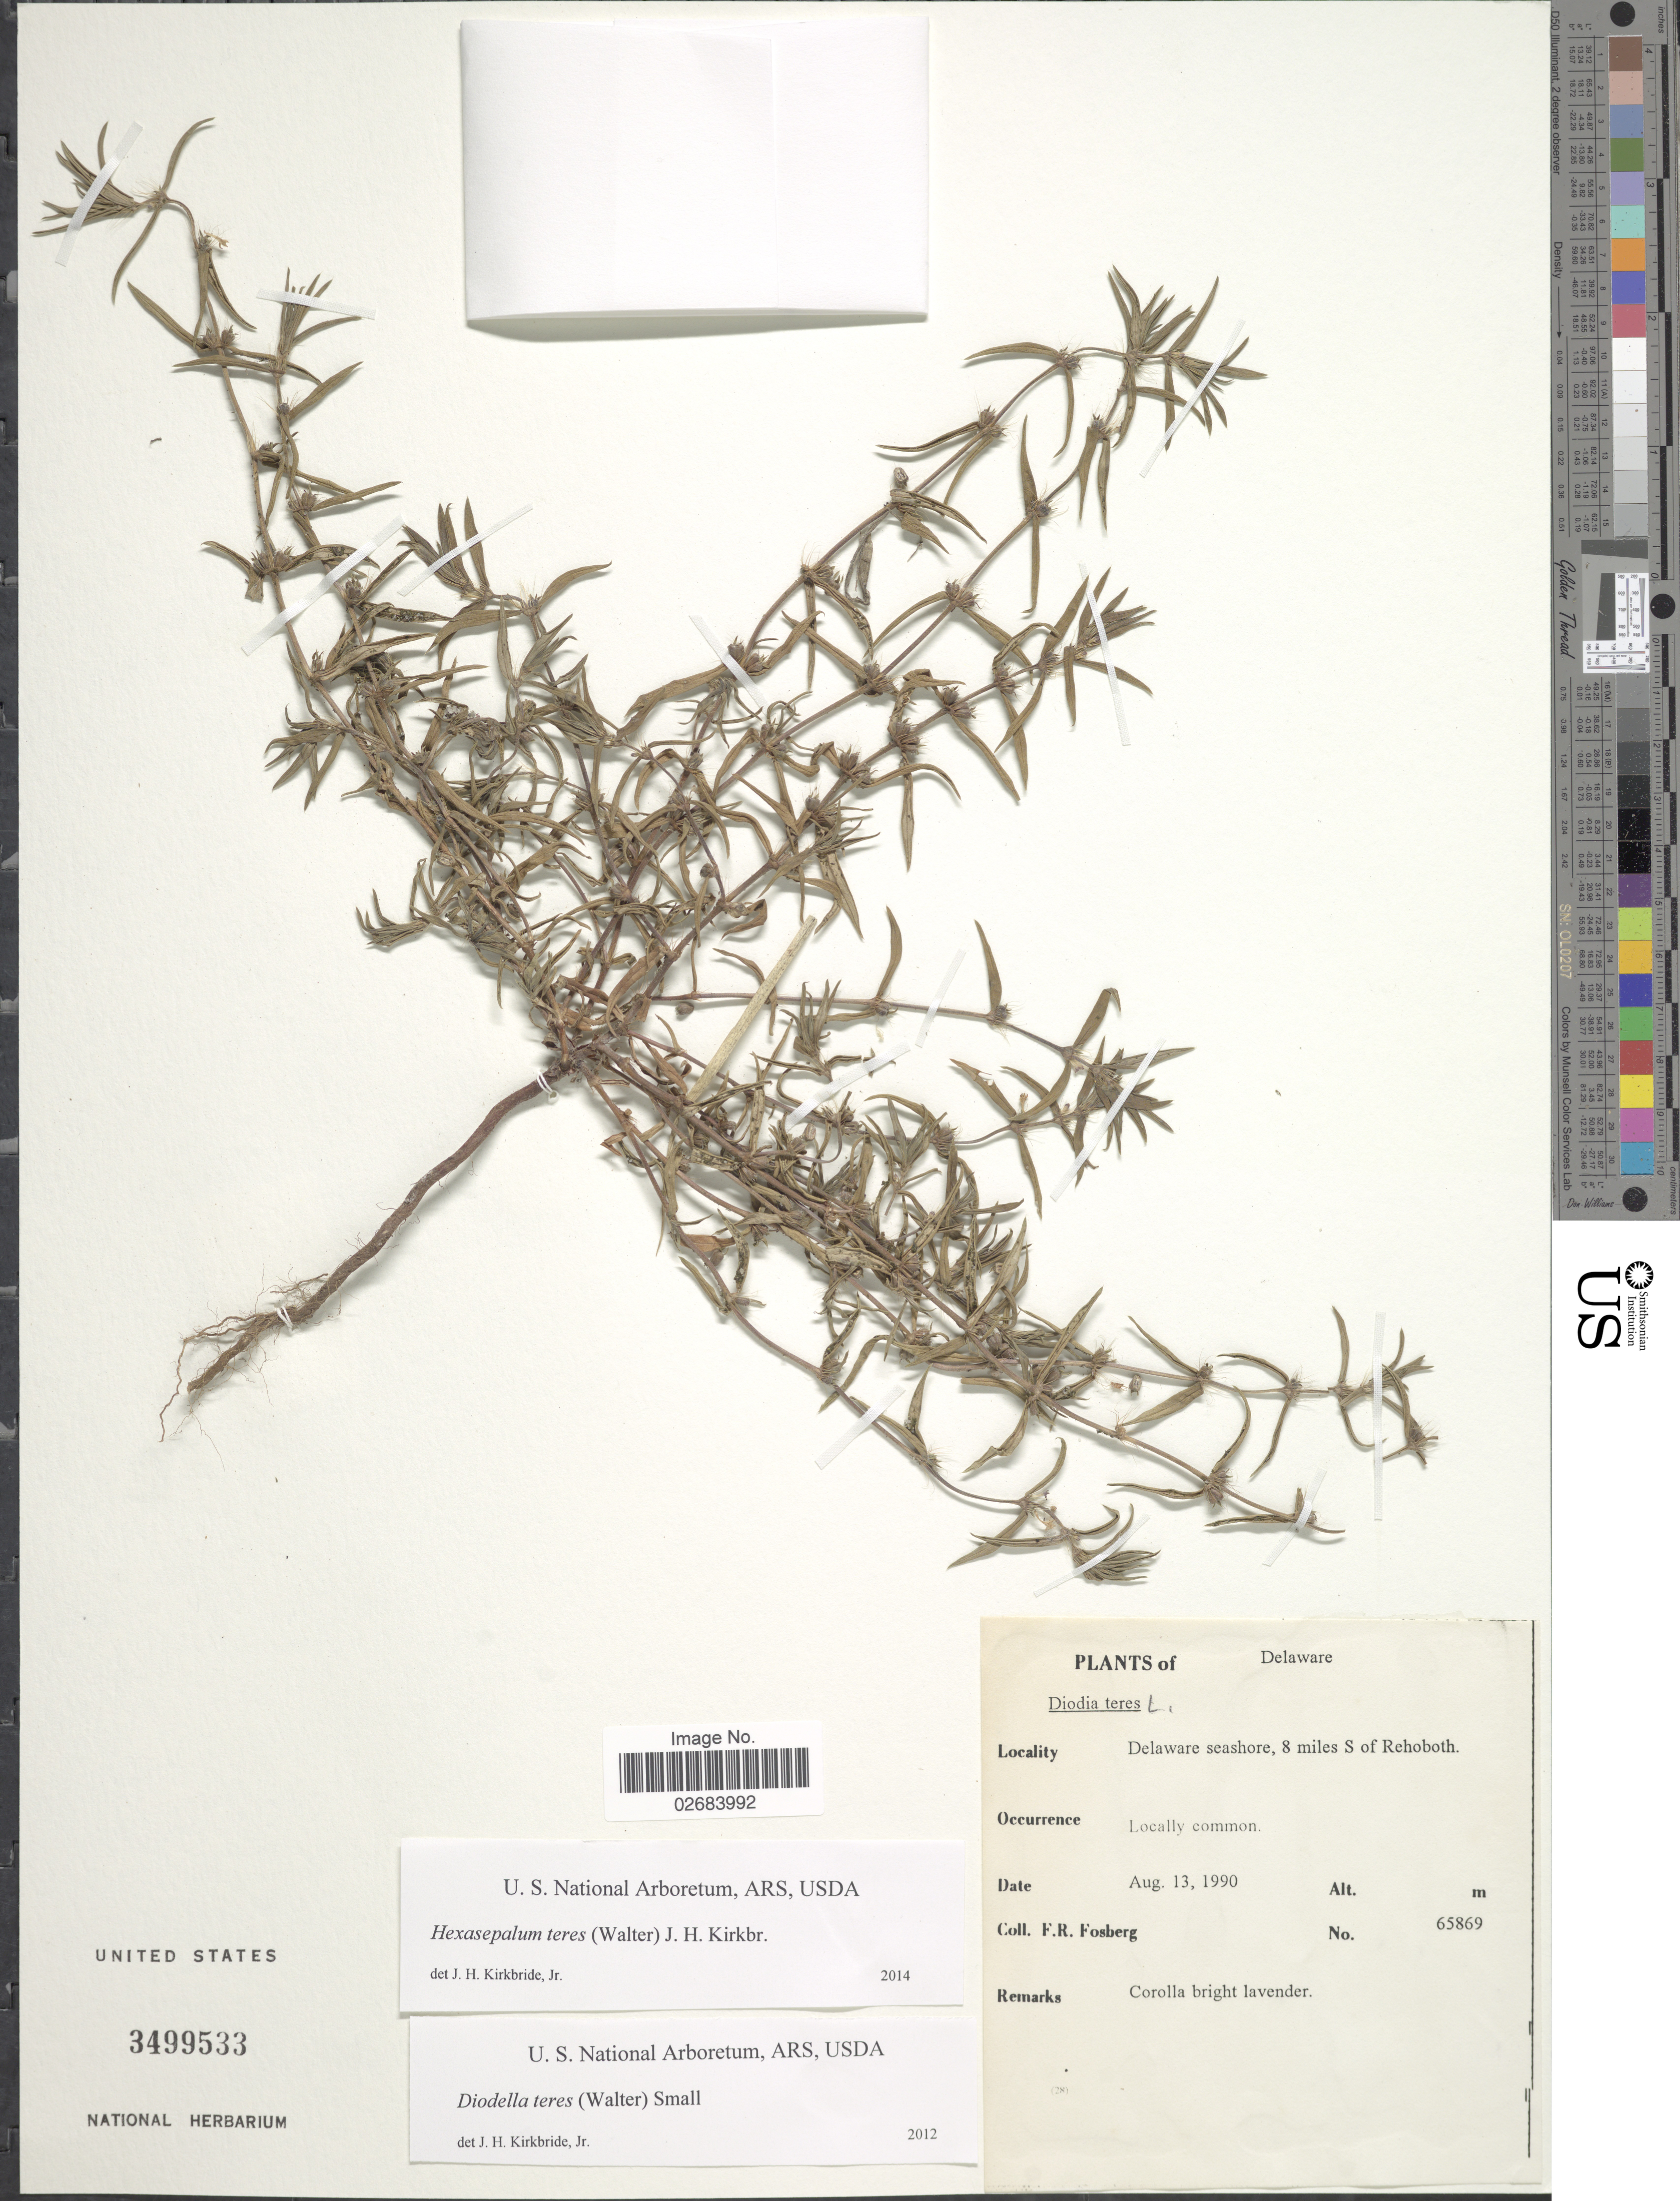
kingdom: Plantae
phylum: Tracheophyta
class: Magnoliopsida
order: Gentianales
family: Rubiaceae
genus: Diodia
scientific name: Diodia teres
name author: Walter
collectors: F. R. Fosberg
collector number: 65869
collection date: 1990-08-13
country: United States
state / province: Delaware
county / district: Sussex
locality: Delaware seashore, 8 miles S of Rehoboth.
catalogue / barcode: US 3499533